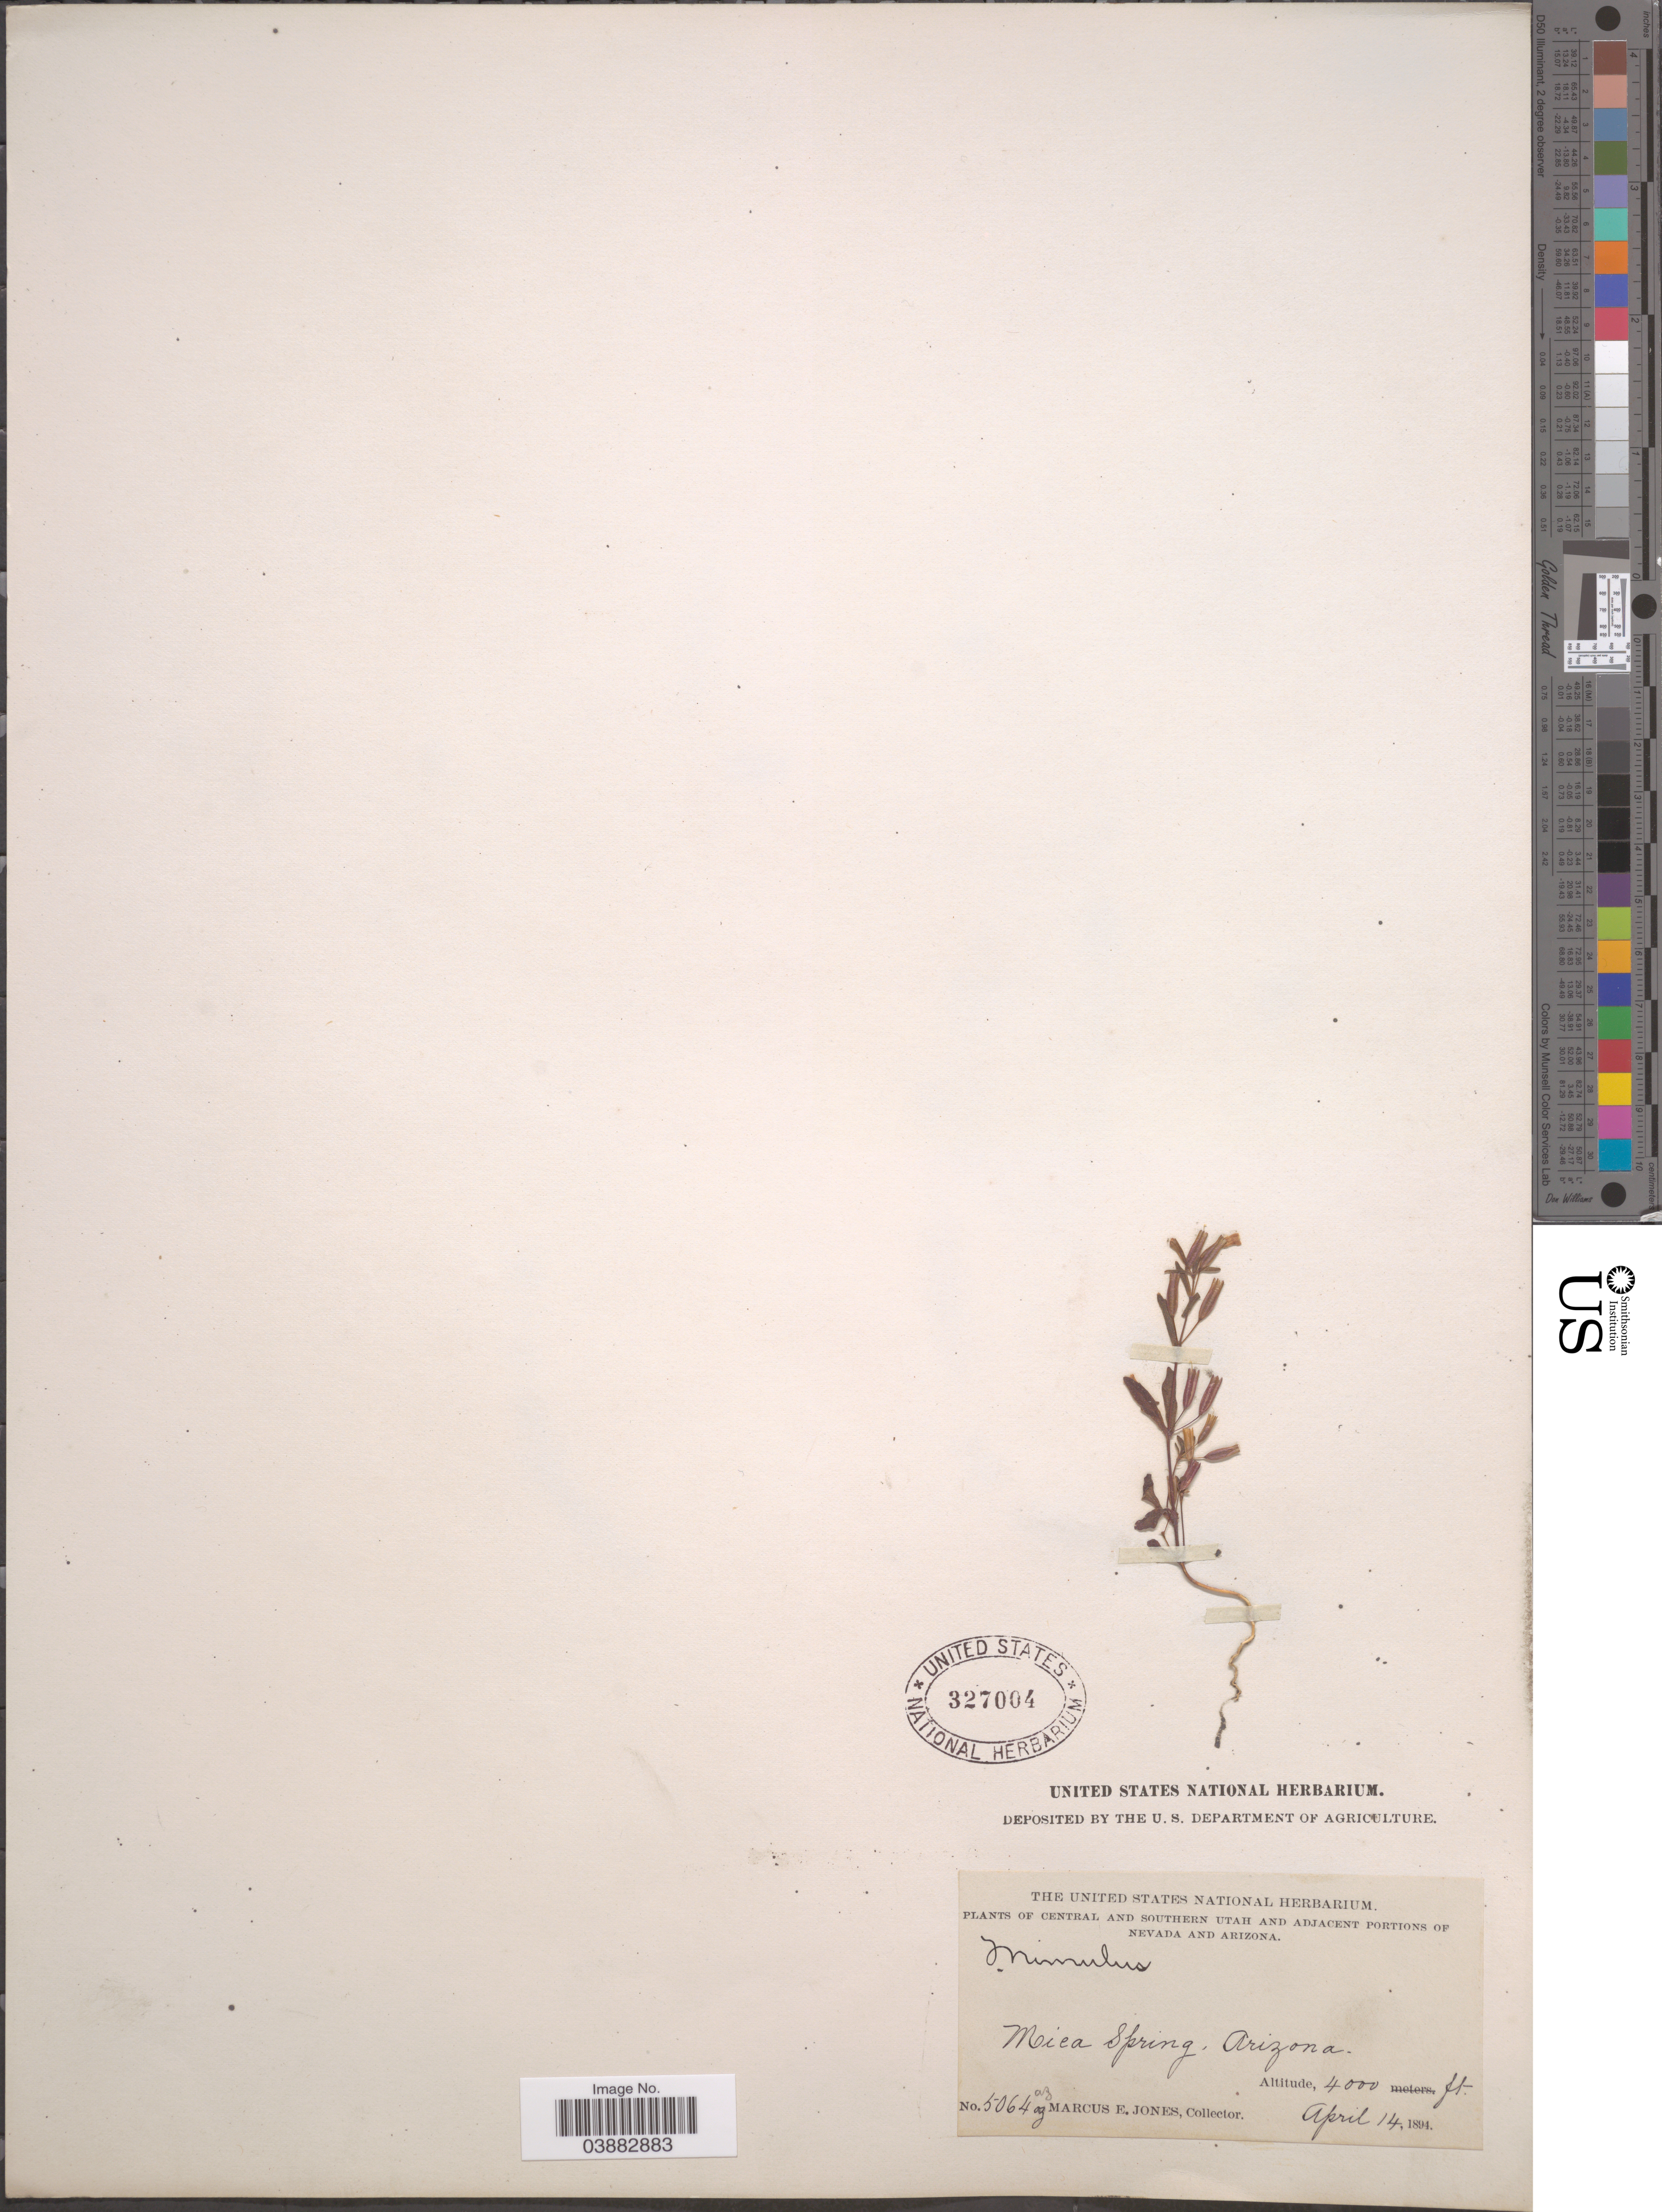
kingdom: Plantae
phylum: Tracheophyta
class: Magnoliopsida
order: Lamiales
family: Phrymaceae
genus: Mimulus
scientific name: Mimulus rubellus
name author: A. Gray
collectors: M. E. Jones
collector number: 5064az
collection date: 1894-04-14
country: United States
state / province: Arizona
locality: Mica Spring.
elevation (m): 1219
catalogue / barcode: US 327004